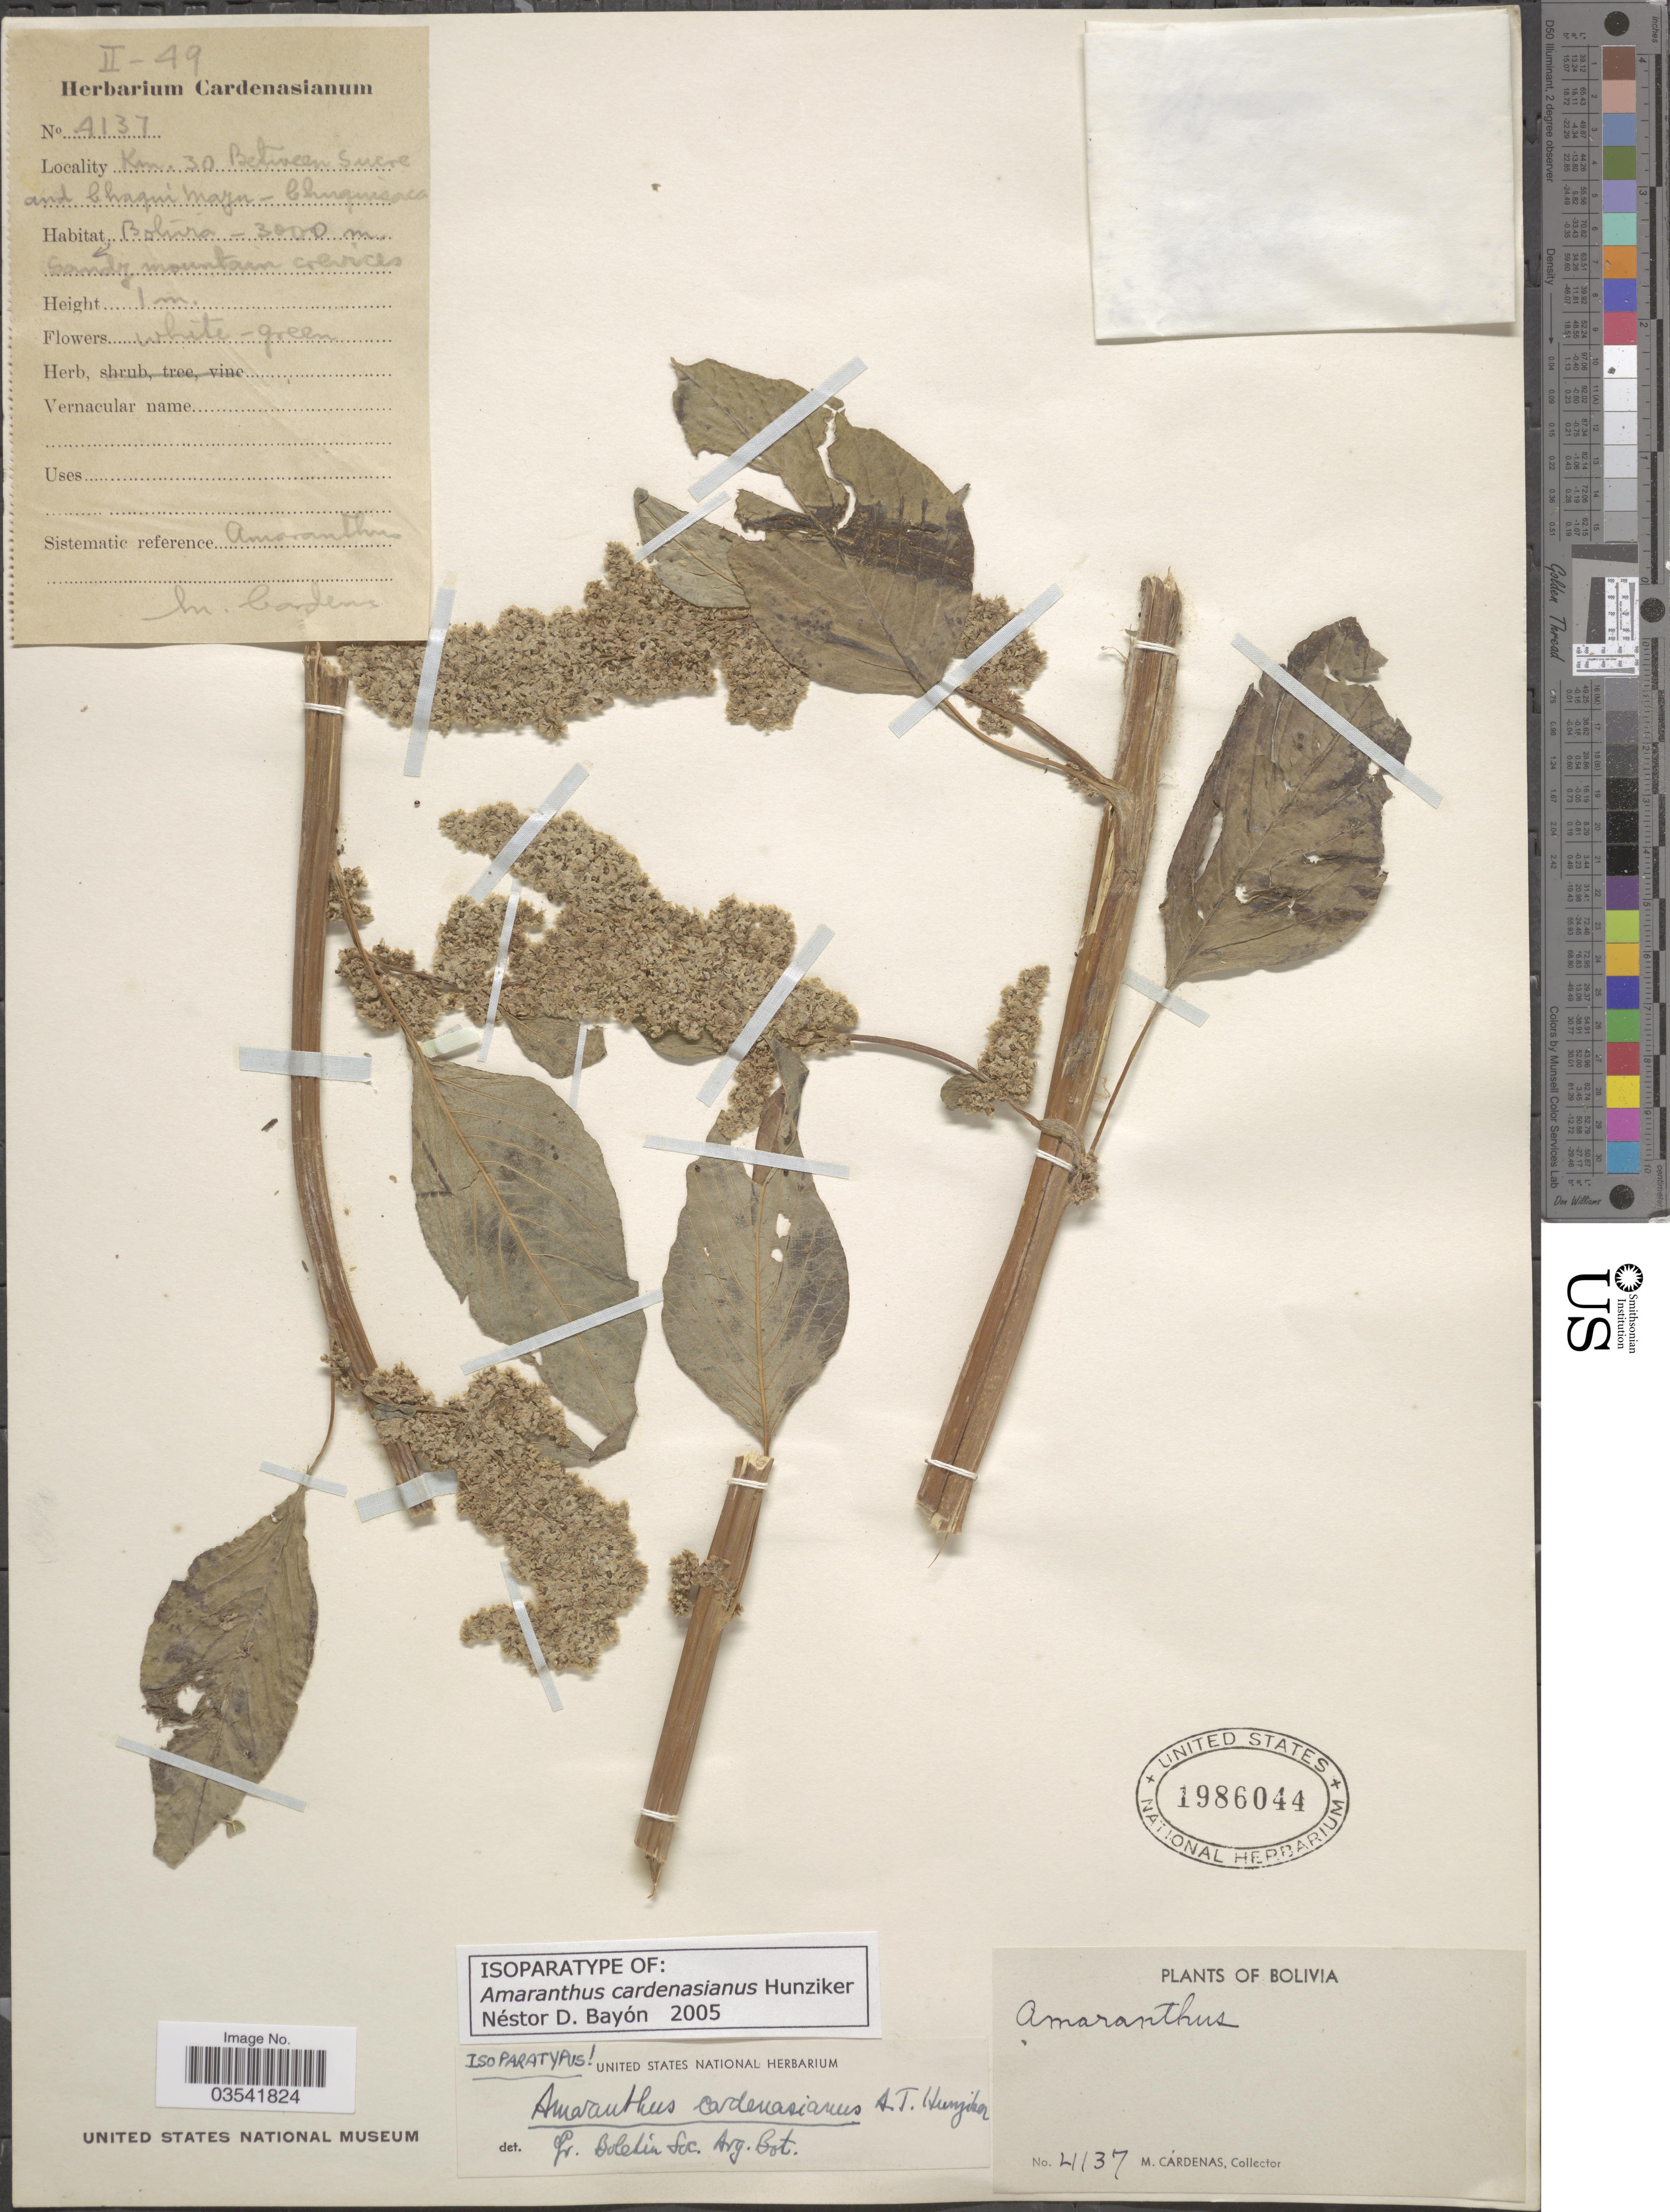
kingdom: Plantae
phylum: Tracheophyta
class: Magnoliopsida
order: Caryophyllales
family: Amaranthaceae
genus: Amaranthus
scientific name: Amaranthus cardenasianus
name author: Hunz.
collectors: M. Cárdenas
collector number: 4137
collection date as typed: Transcribed d/m/y: /2/49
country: Bolivia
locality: Km. 30 between Sucre and Chaqui Mayu - Chuquisaca.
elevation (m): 3000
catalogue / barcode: US 1986044